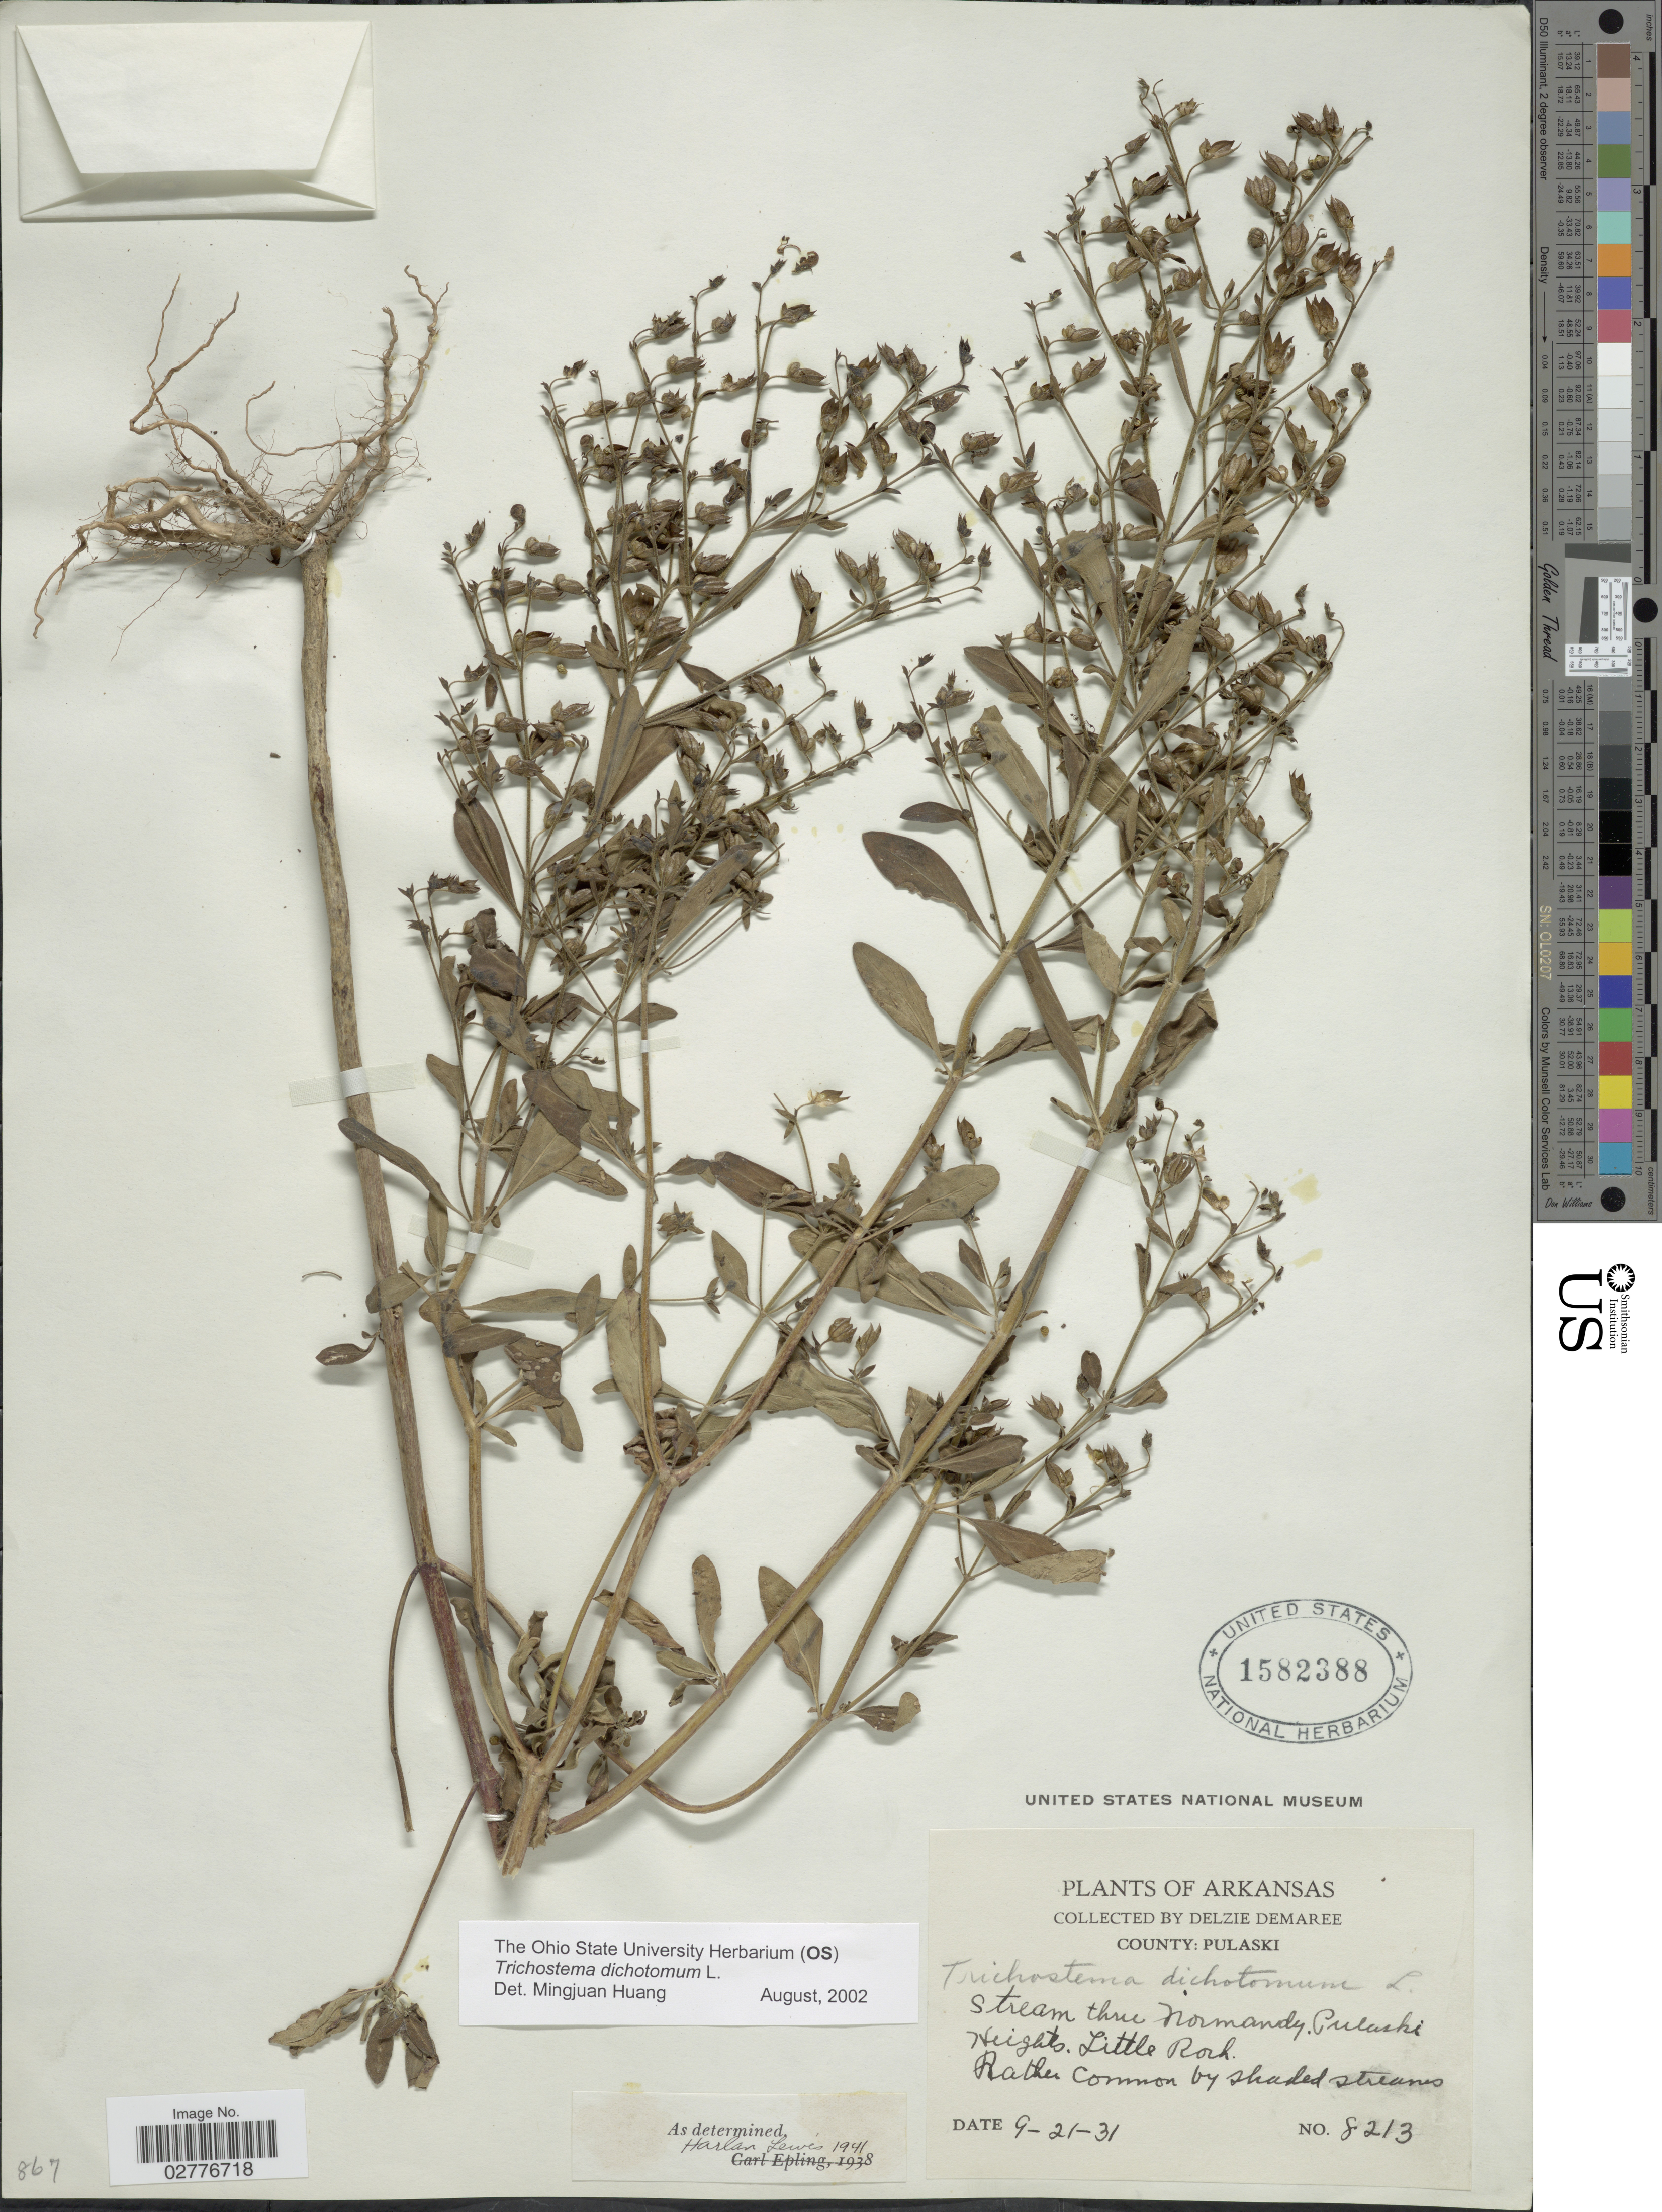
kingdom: Plantae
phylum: Tracheophyta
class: Magnoliopsida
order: Lamiales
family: Lamiaceae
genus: Trichostema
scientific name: Trichostema dichotomum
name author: L.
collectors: D. Demaree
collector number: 8213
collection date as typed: Transcribed d/m/y: 21/9/31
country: United States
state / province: Arkansas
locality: County: Pulaski. Stream thru Normandy, Pulaski Heights. Little Rock.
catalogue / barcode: US 1582388